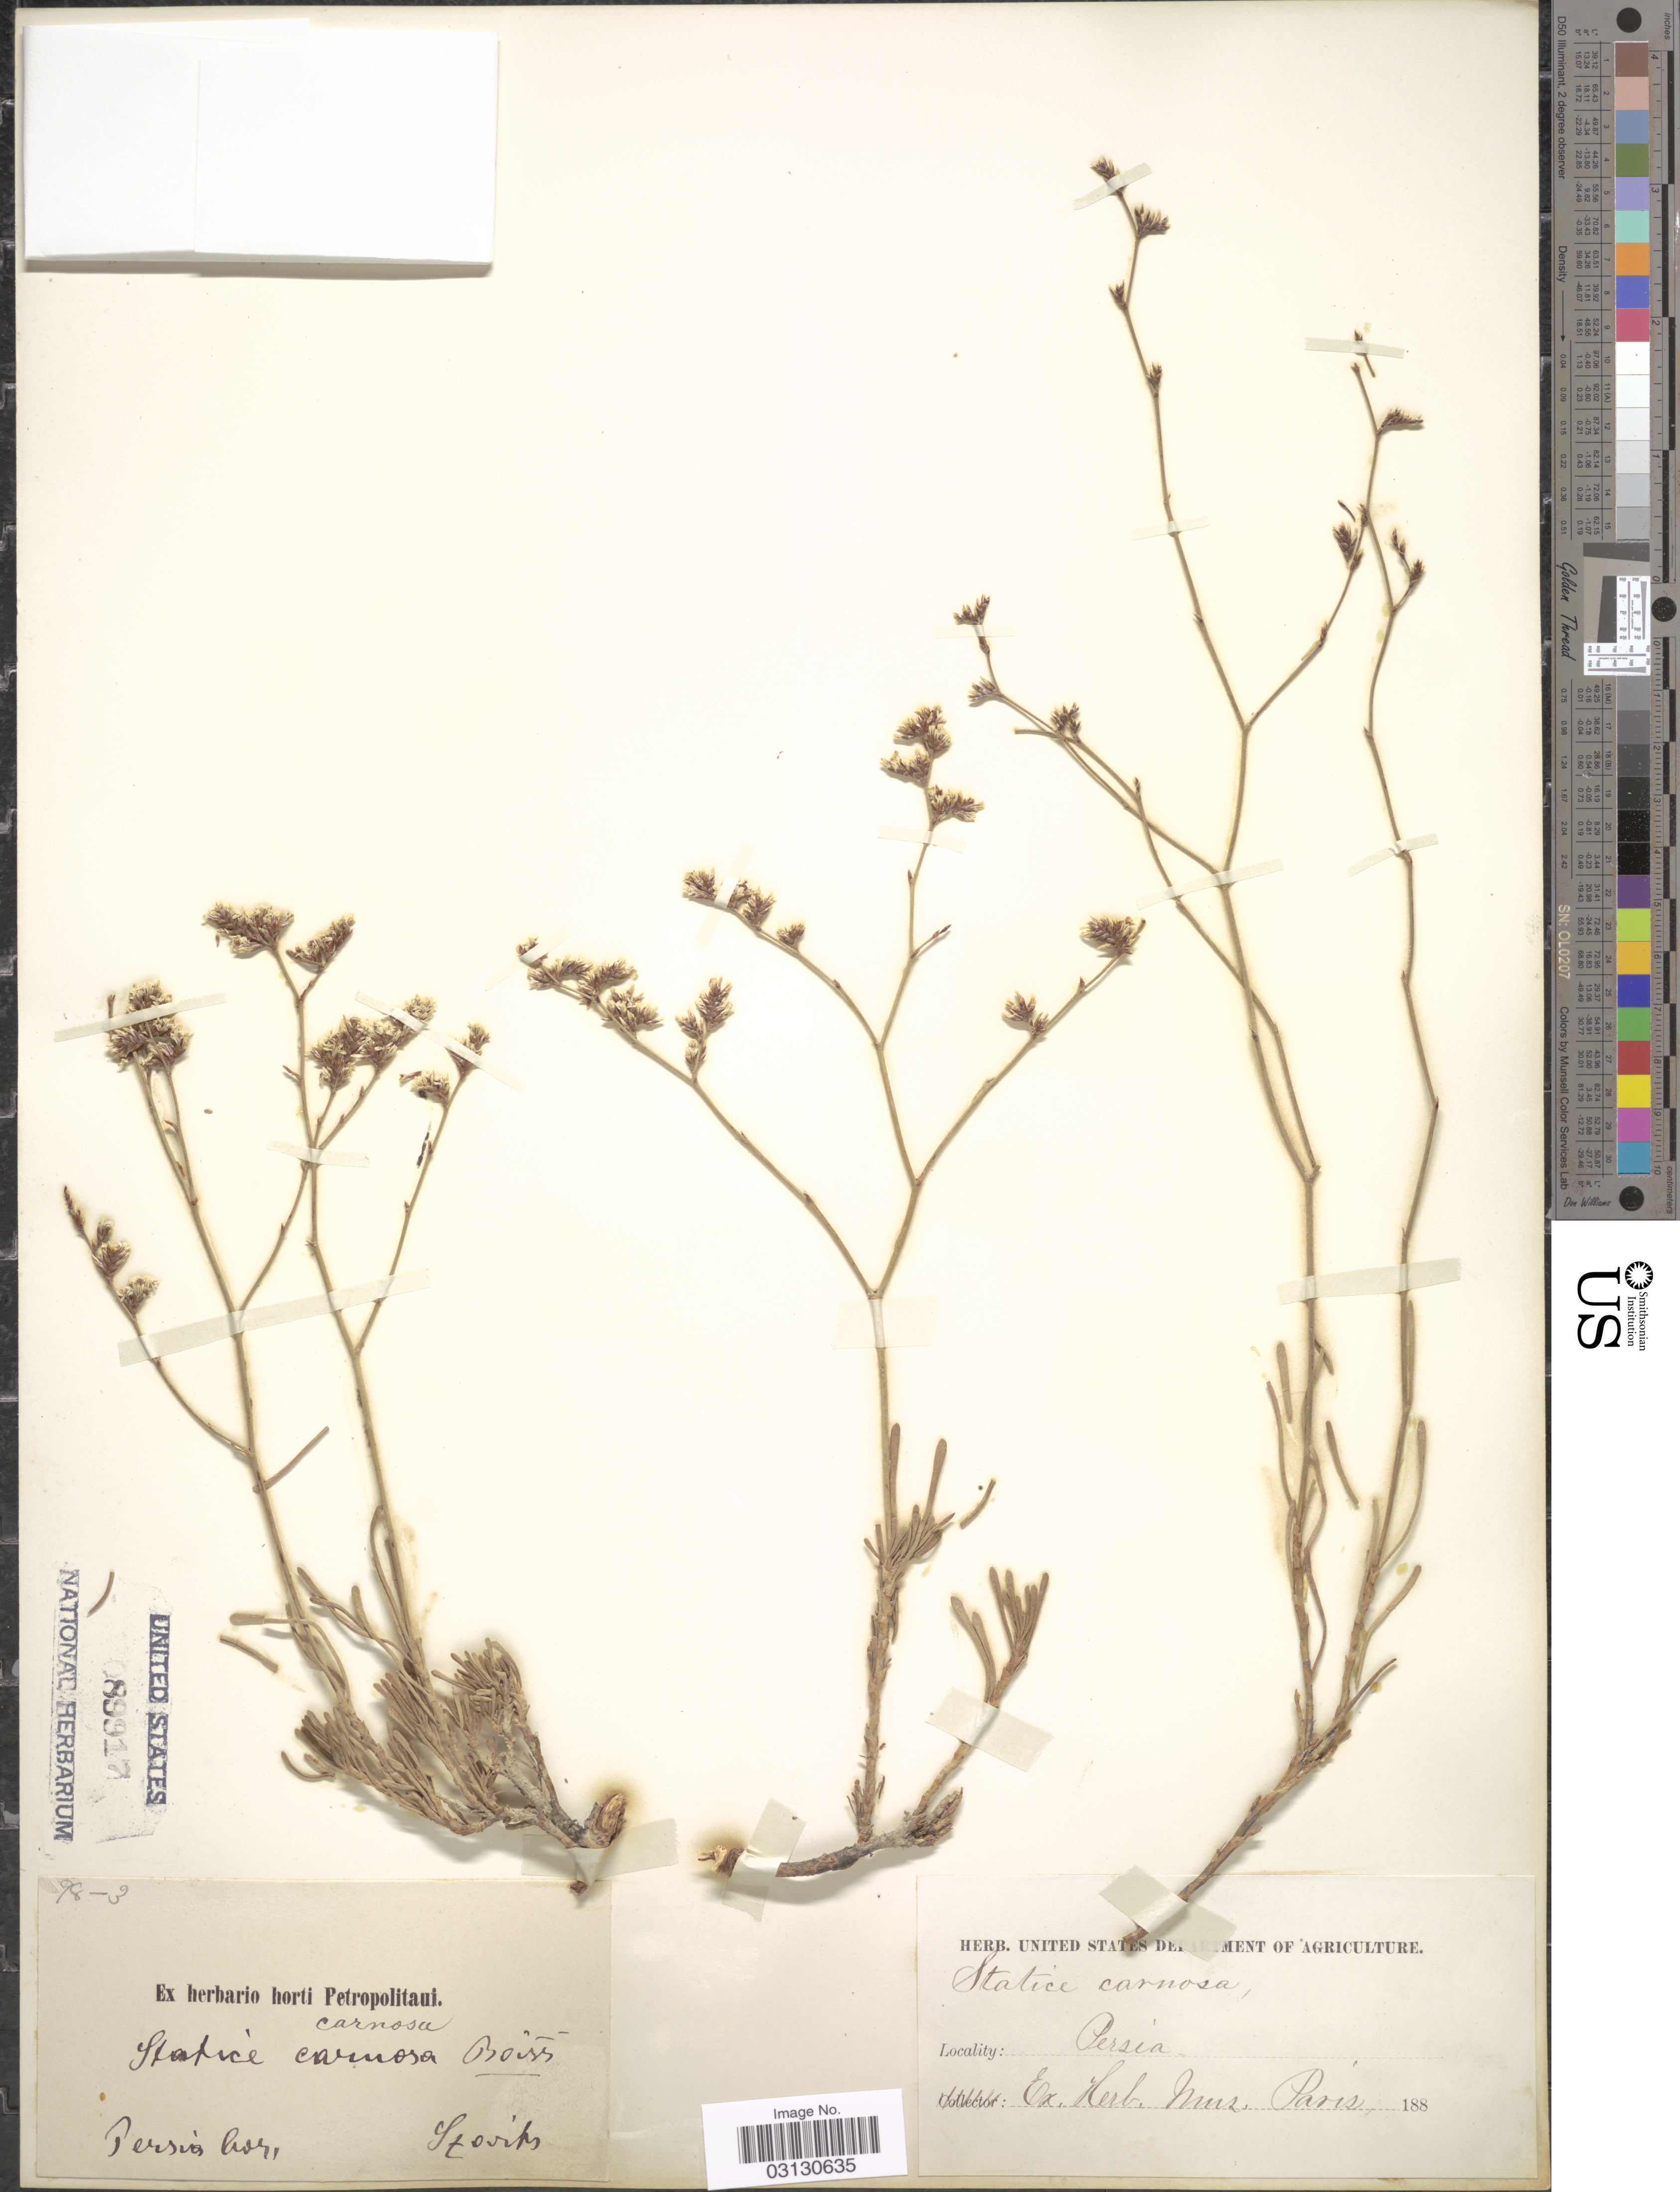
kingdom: Plantae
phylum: Tracheophyta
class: Magnoliopsida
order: Caryophyllales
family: Plumbaginaceae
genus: Limonium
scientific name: Limonium carnosum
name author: Kuntze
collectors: Szovits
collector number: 98-3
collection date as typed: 188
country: Iran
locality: Persia bor.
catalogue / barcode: US 89917